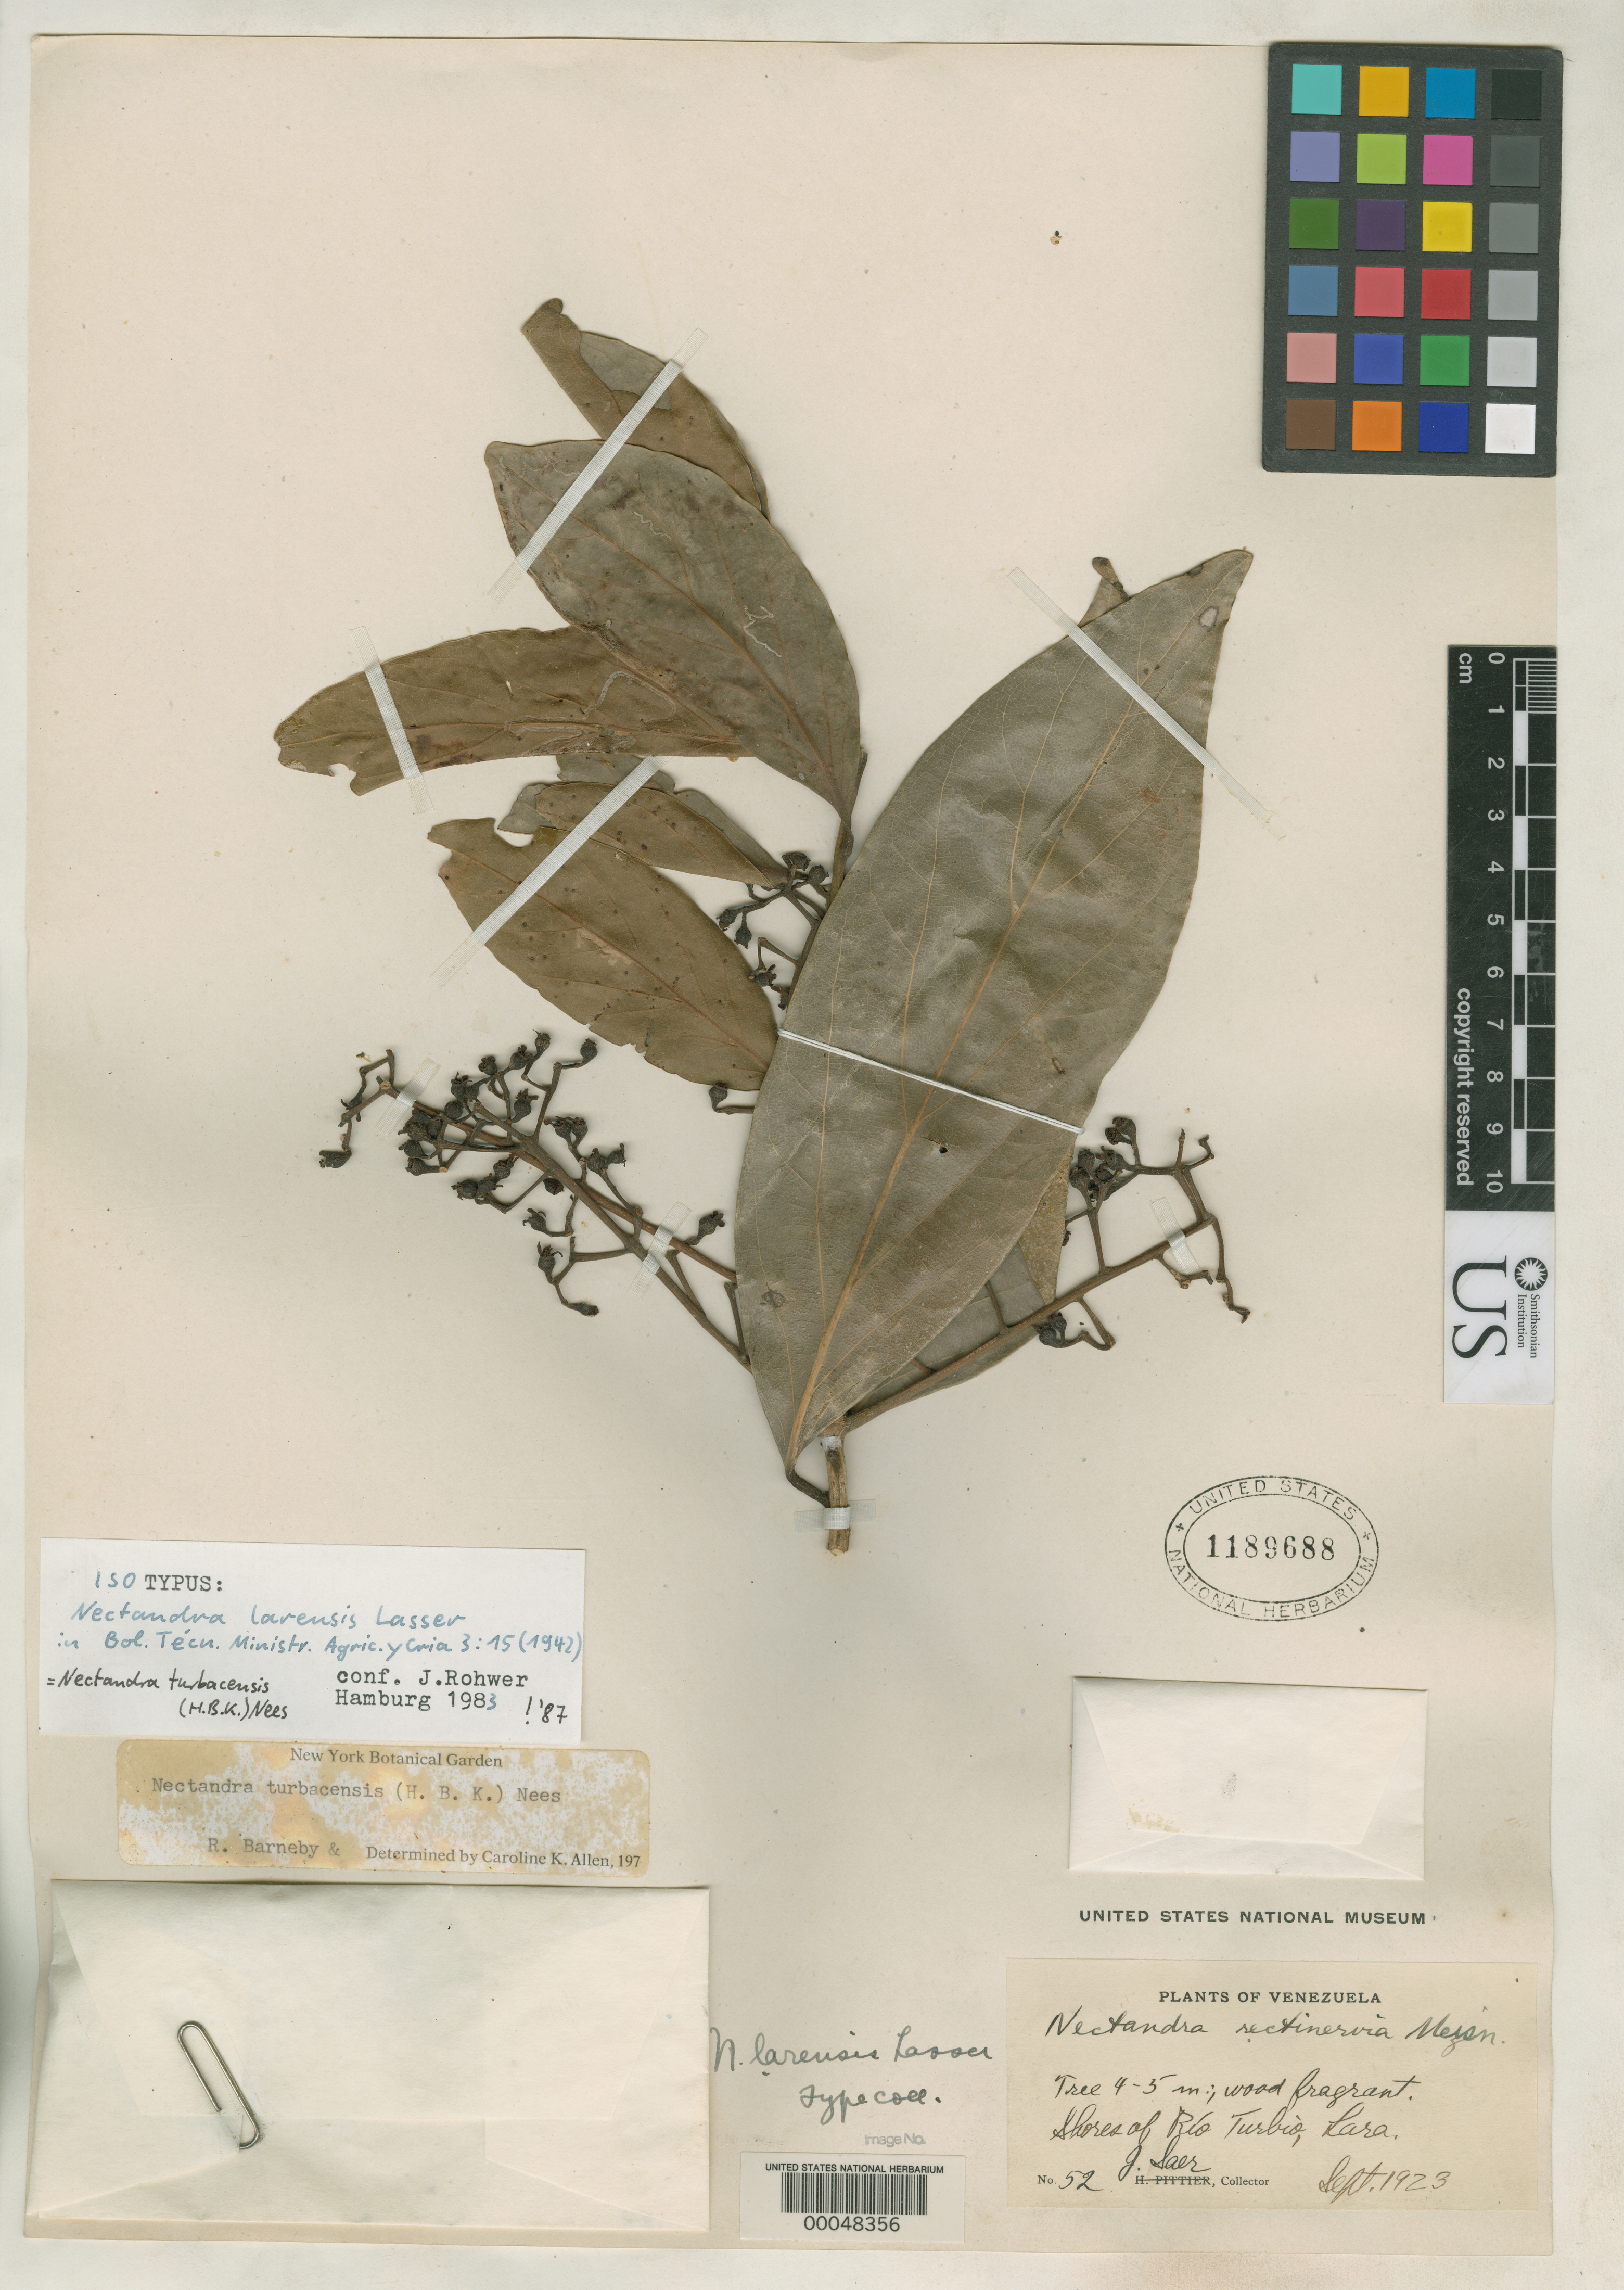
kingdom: Plantae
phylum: Tracheophyta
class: Magnoliopsida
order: Laurales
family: Lauraceae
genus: Nectandra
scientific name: Nectandra larensis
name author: Lasser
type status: Isotype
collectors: J. Saer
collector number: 52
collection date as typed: Sep 1923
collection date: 1923-09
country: Venezuela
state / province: Lara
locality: Shores of Rio Turbio.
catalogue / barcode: US 1189688